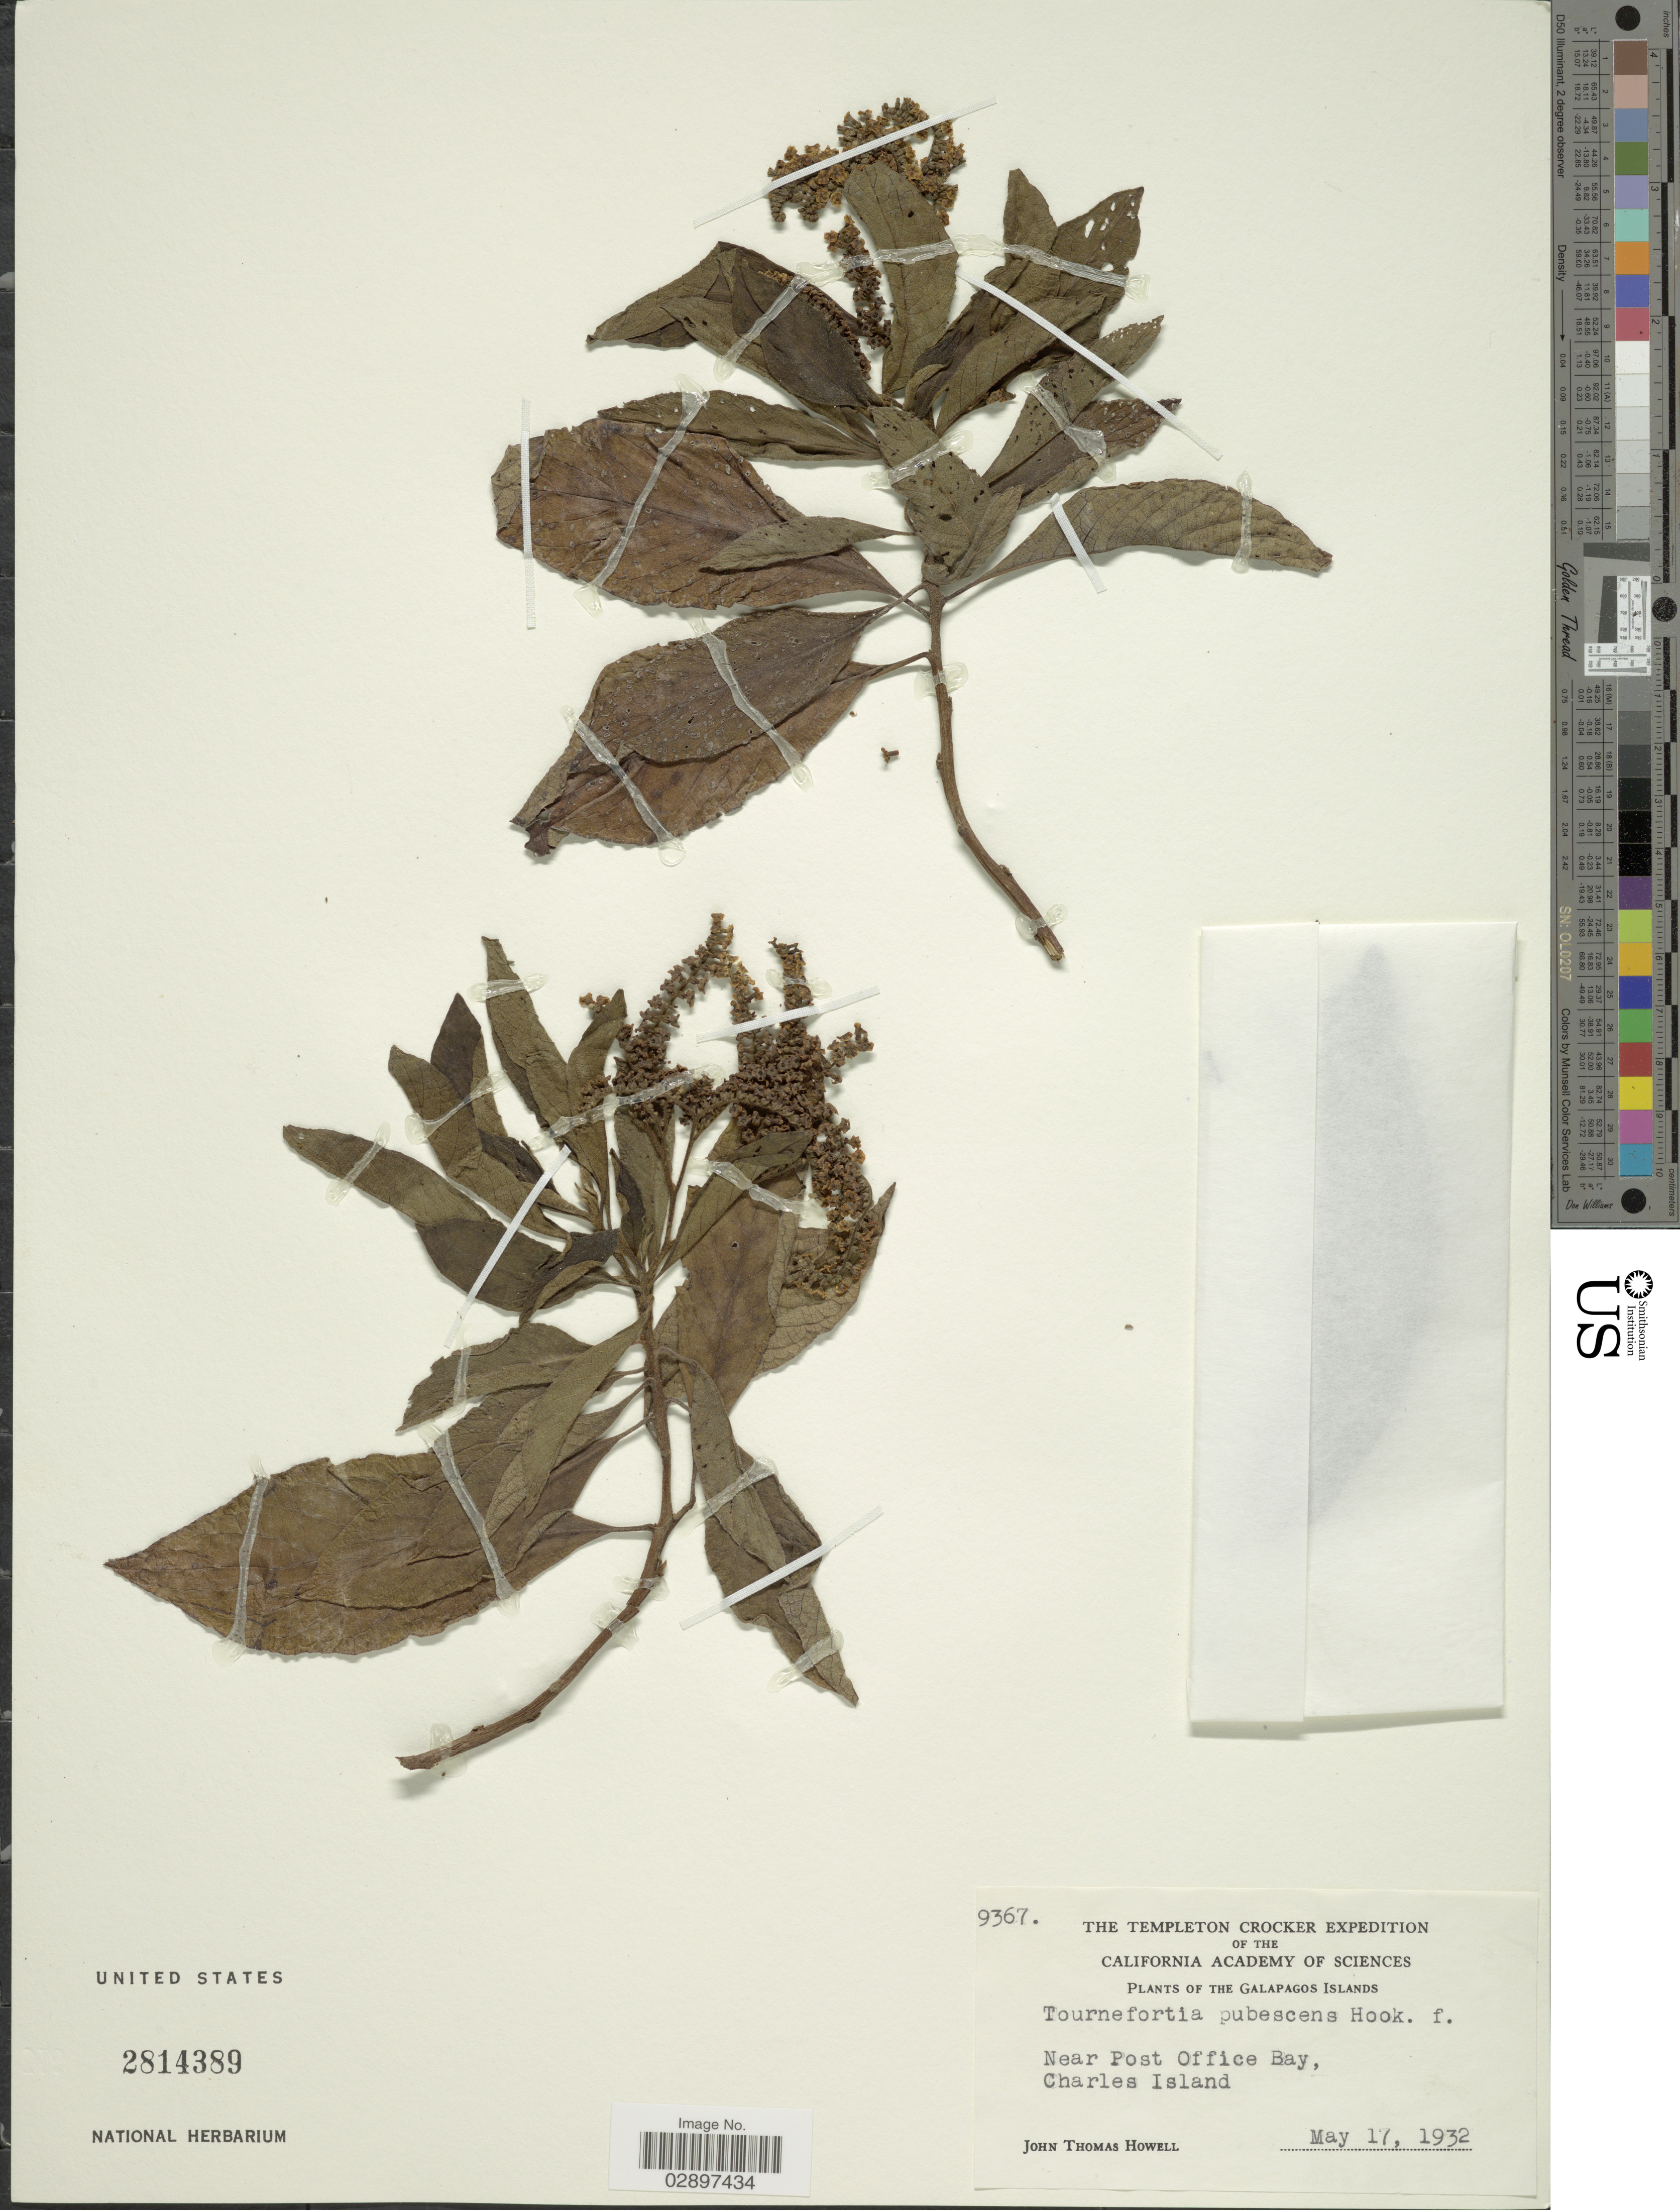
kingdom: Plantae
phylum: Tracheophyta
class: Magnoliopsida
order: Boraginales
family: Heliotropiaceae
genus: Tournefortia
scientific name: Tournefortia pubescens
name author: Hook. f.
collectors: J. T. Howell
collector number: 9367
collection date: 1932-05-17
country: Ecuador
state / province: Colón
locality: The Galapagos Islands. Near Post Office Bay, Charles Island.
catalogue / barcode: US 2814389